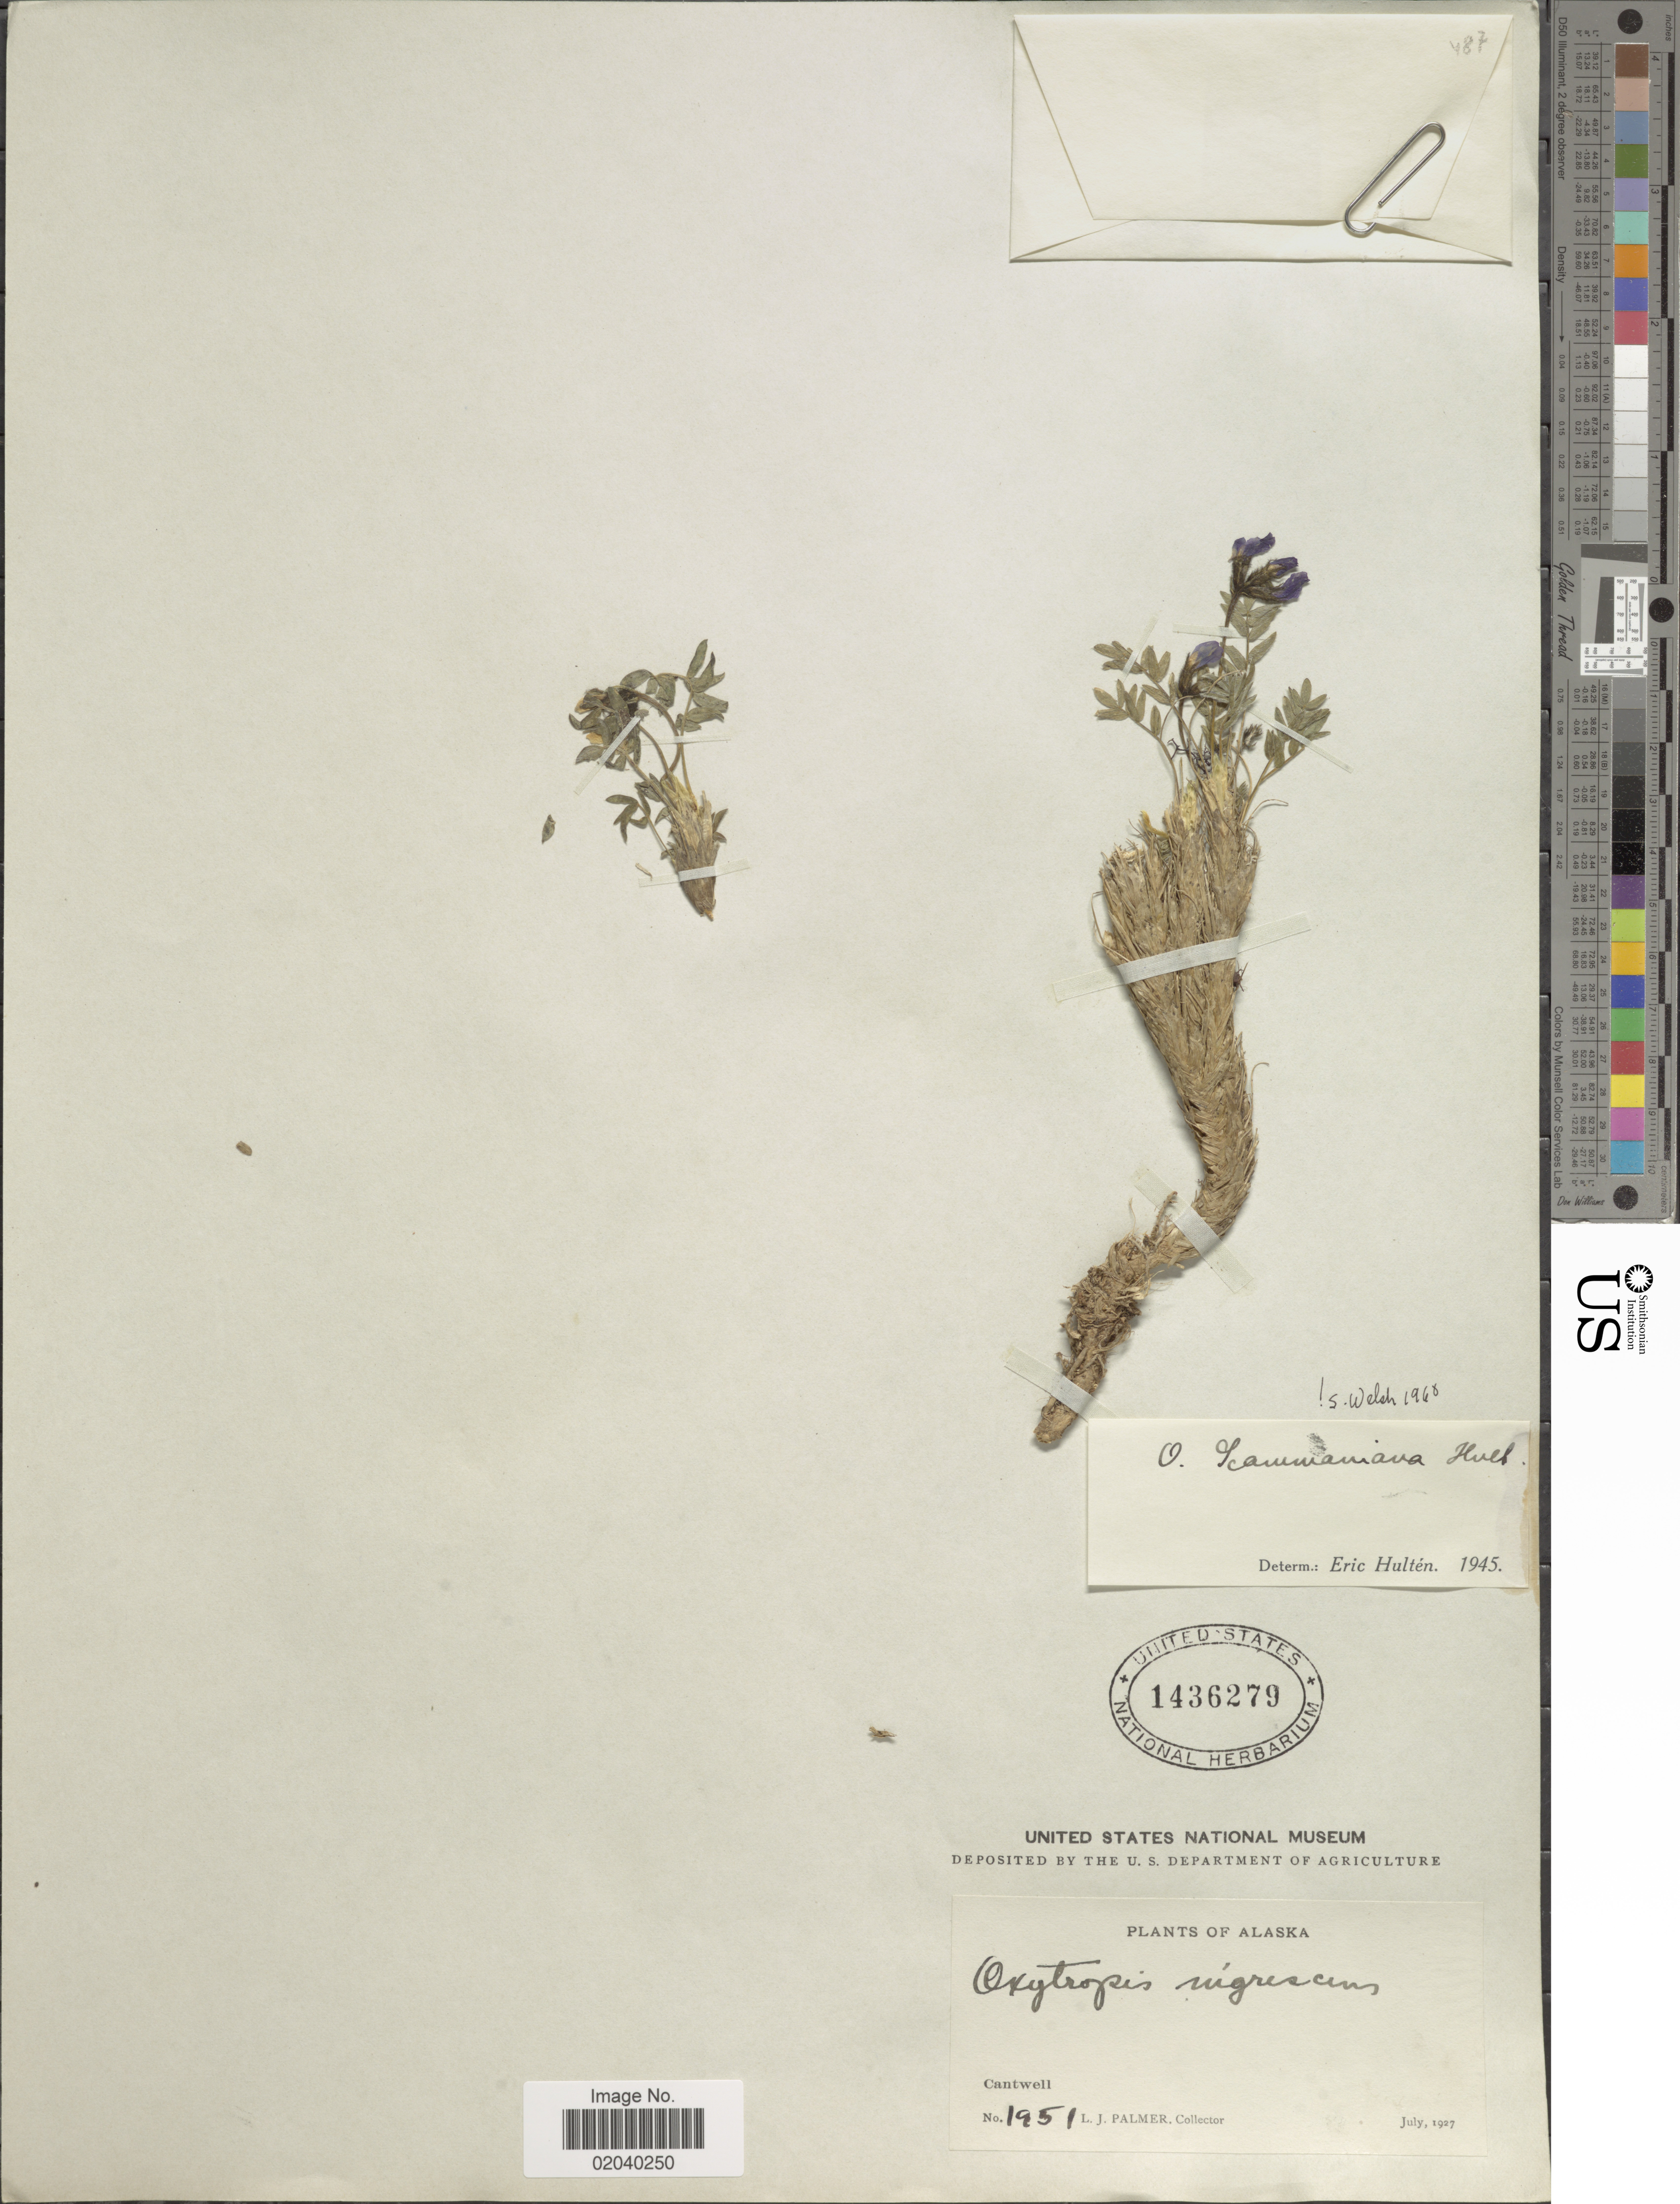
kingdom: Plantae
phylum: Tracheophyta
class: Magnoliopsida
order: Fabales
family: Fabaceae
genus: Oxytropis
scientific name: Oxytropis scammaniana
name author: Hultén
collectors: L. J. Palmer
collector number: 1951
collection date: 1927-07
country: United States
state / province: Alaska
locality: Cantwell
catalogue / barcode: US 1436279